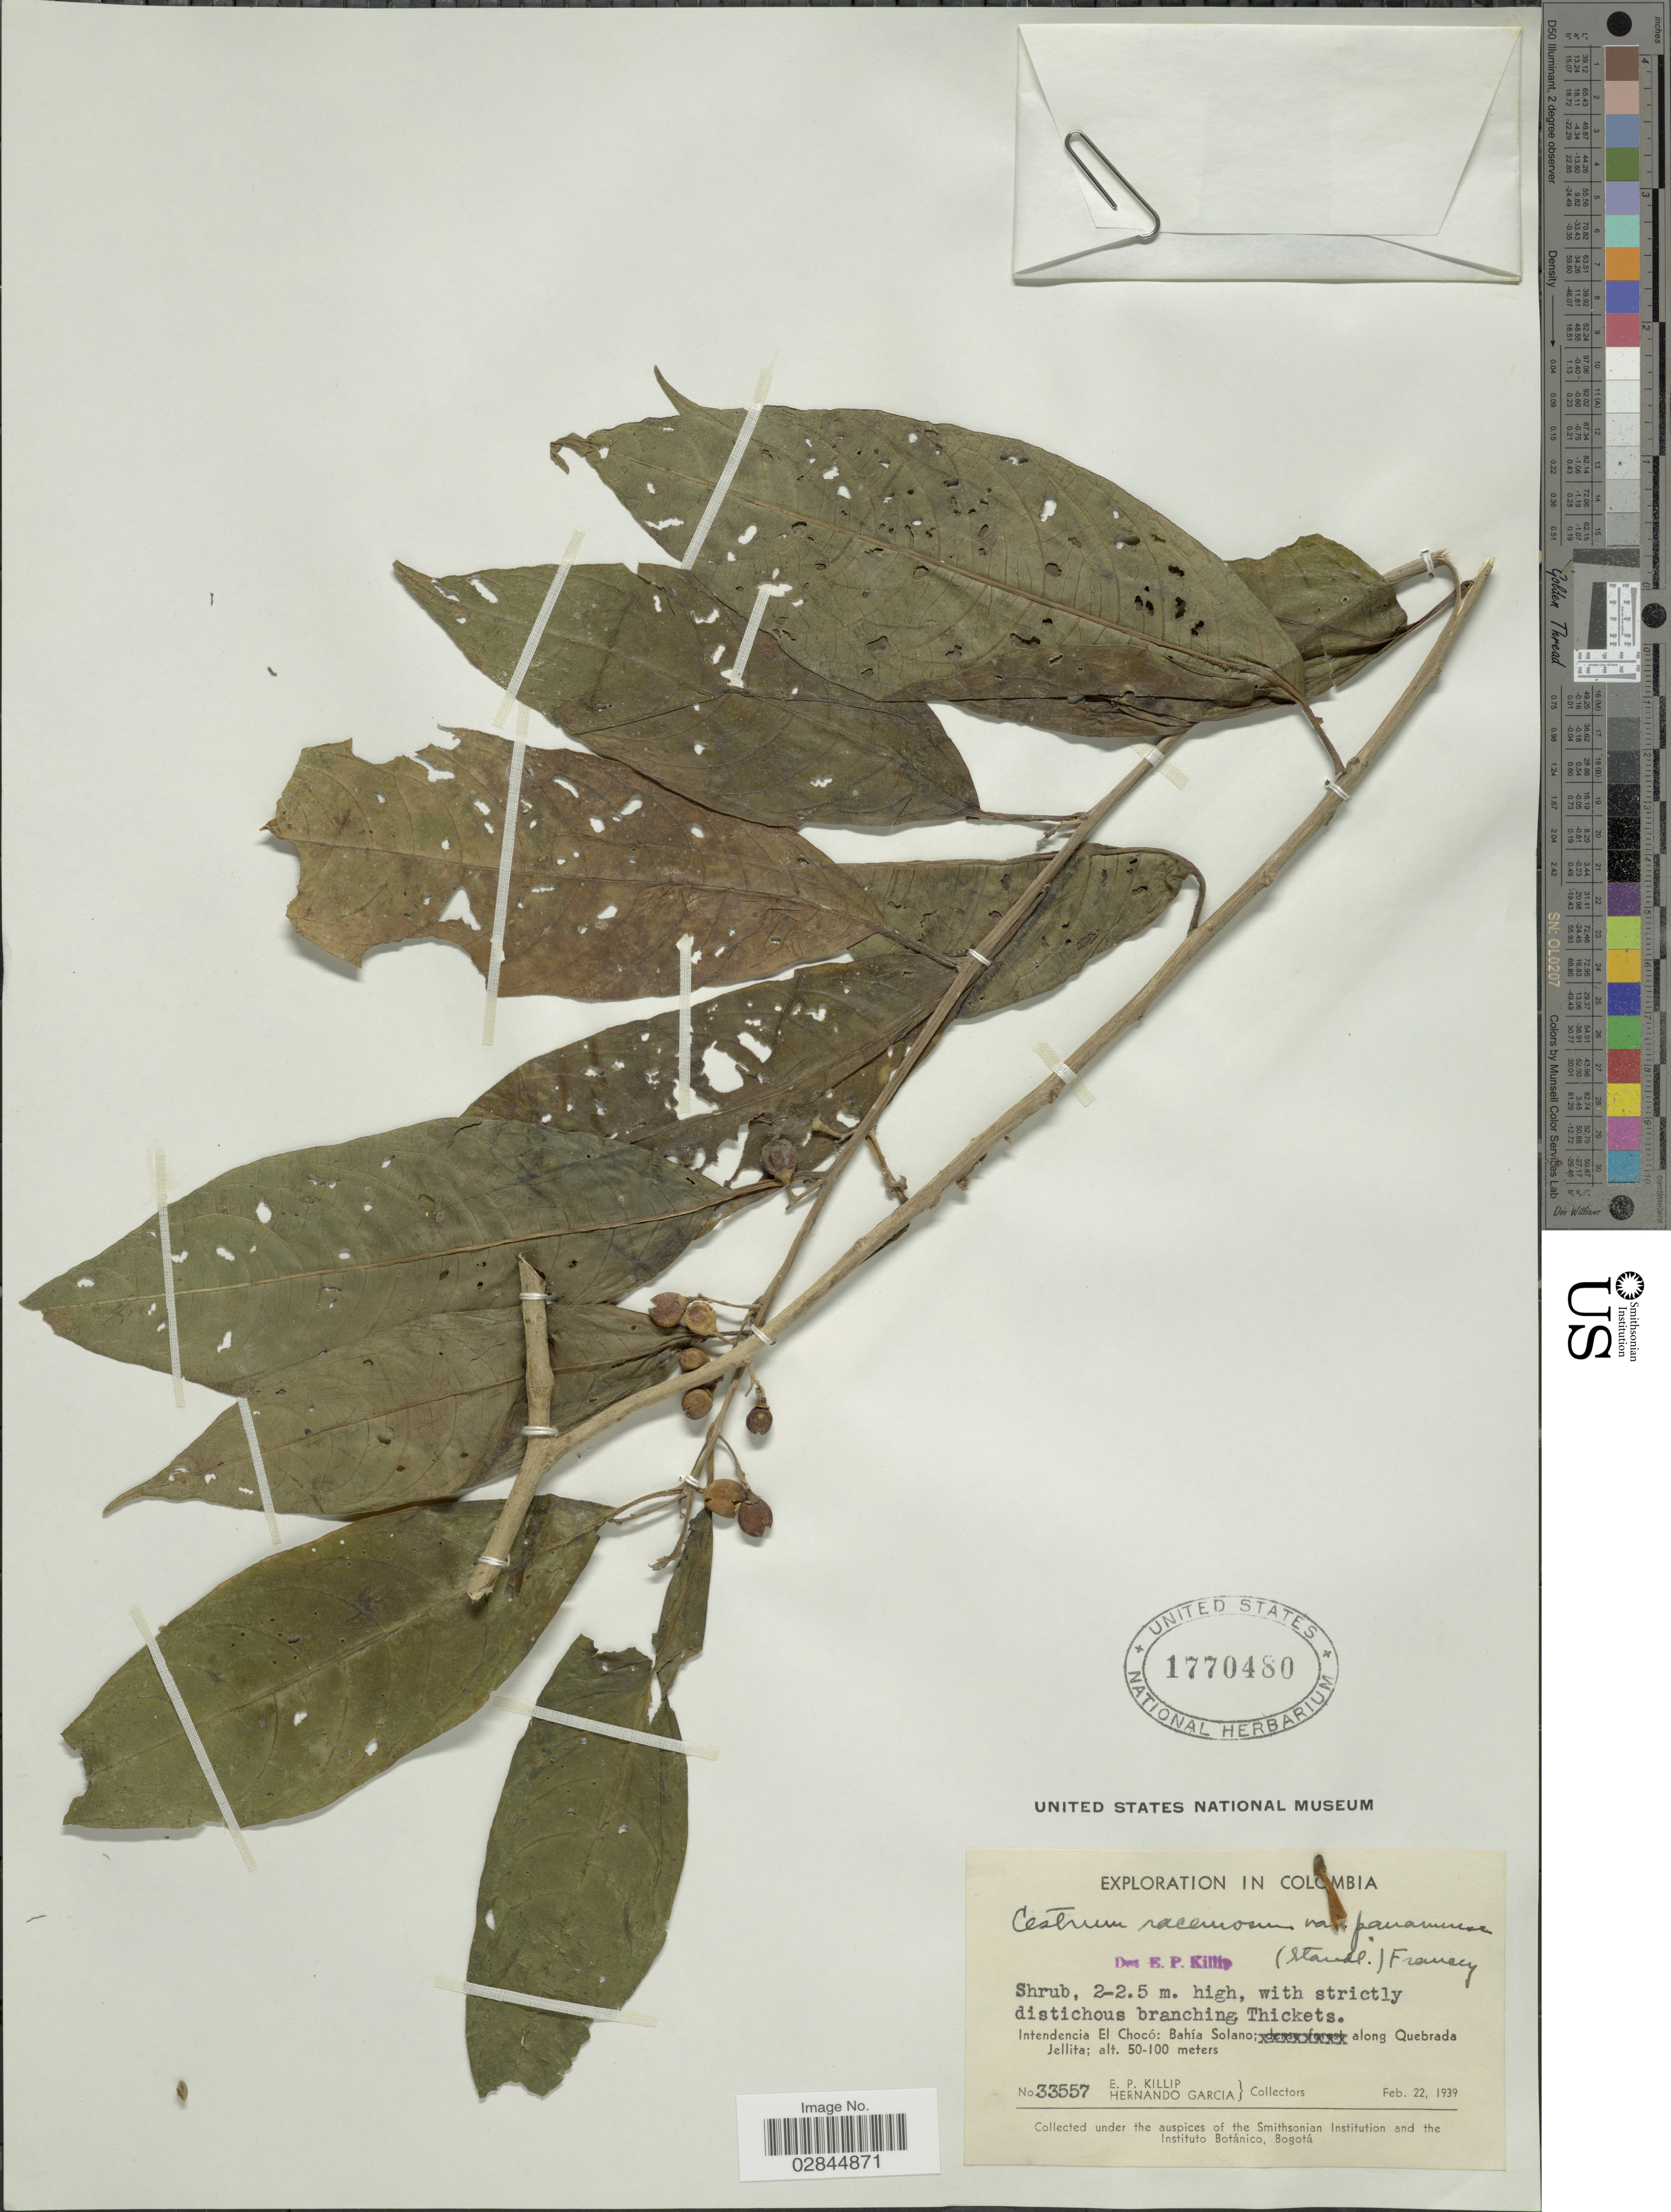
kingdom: Plantae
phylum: Tracheophyta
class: Magnoliopsida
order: Solanales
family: Solanaceae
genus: Cestrum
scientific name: Cestrum racemosum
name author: Ruiz & Pav.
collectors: E. P. Killip & H. Garcia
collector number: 33557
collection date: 1939-02-22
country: Colombia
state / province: Chocó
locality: Intendencia El Chocó: Bahía Solano; along Quebrada Jellita.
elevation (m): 50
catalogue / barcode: US 1770480